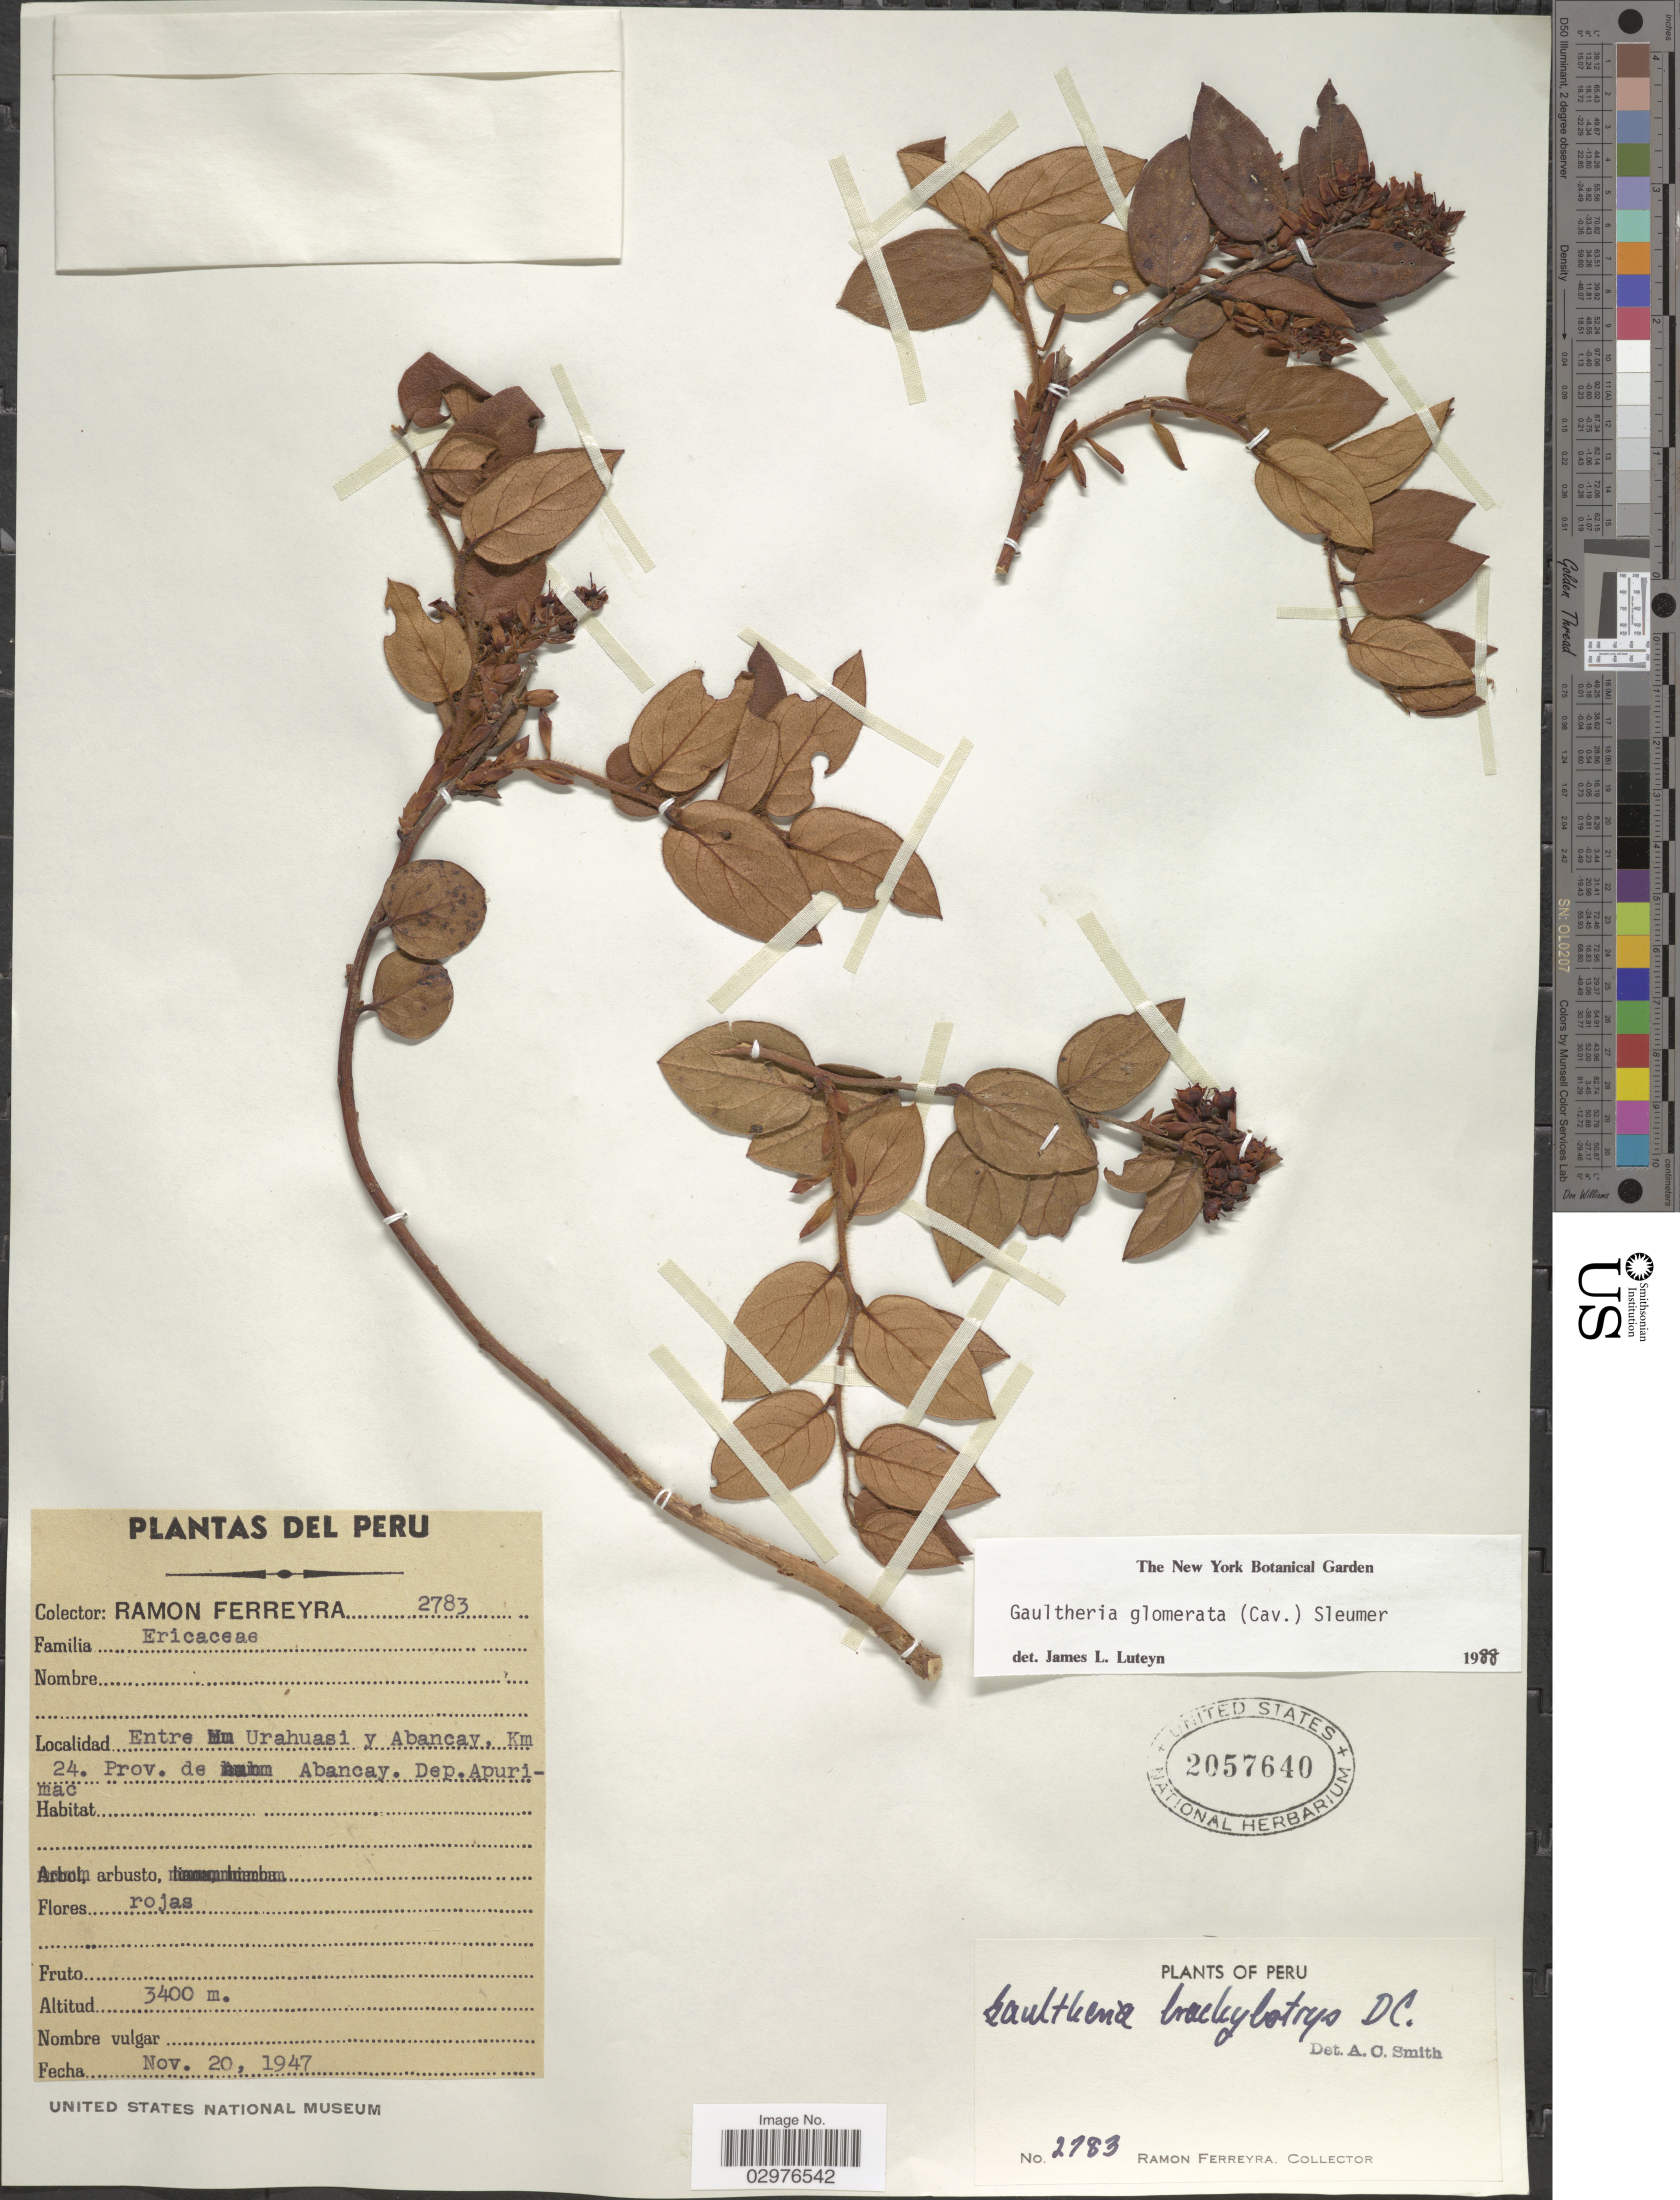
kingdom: Plantae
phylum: Tracheophyta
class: Magnoliopsida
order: Ericales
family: Ericaceae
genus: Gaultheria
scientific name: Gaultheria glomerata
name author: (Cav.) Sleumer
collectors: R. A. Ferreyra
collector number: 2783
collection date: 1947-11-20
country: Peru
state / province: Apurímac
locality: Entre Urahuasi y Abancay, Km 24. Prov. de Abancay. Dep. Apurimac.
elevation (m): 3400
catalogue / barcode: US 2057640